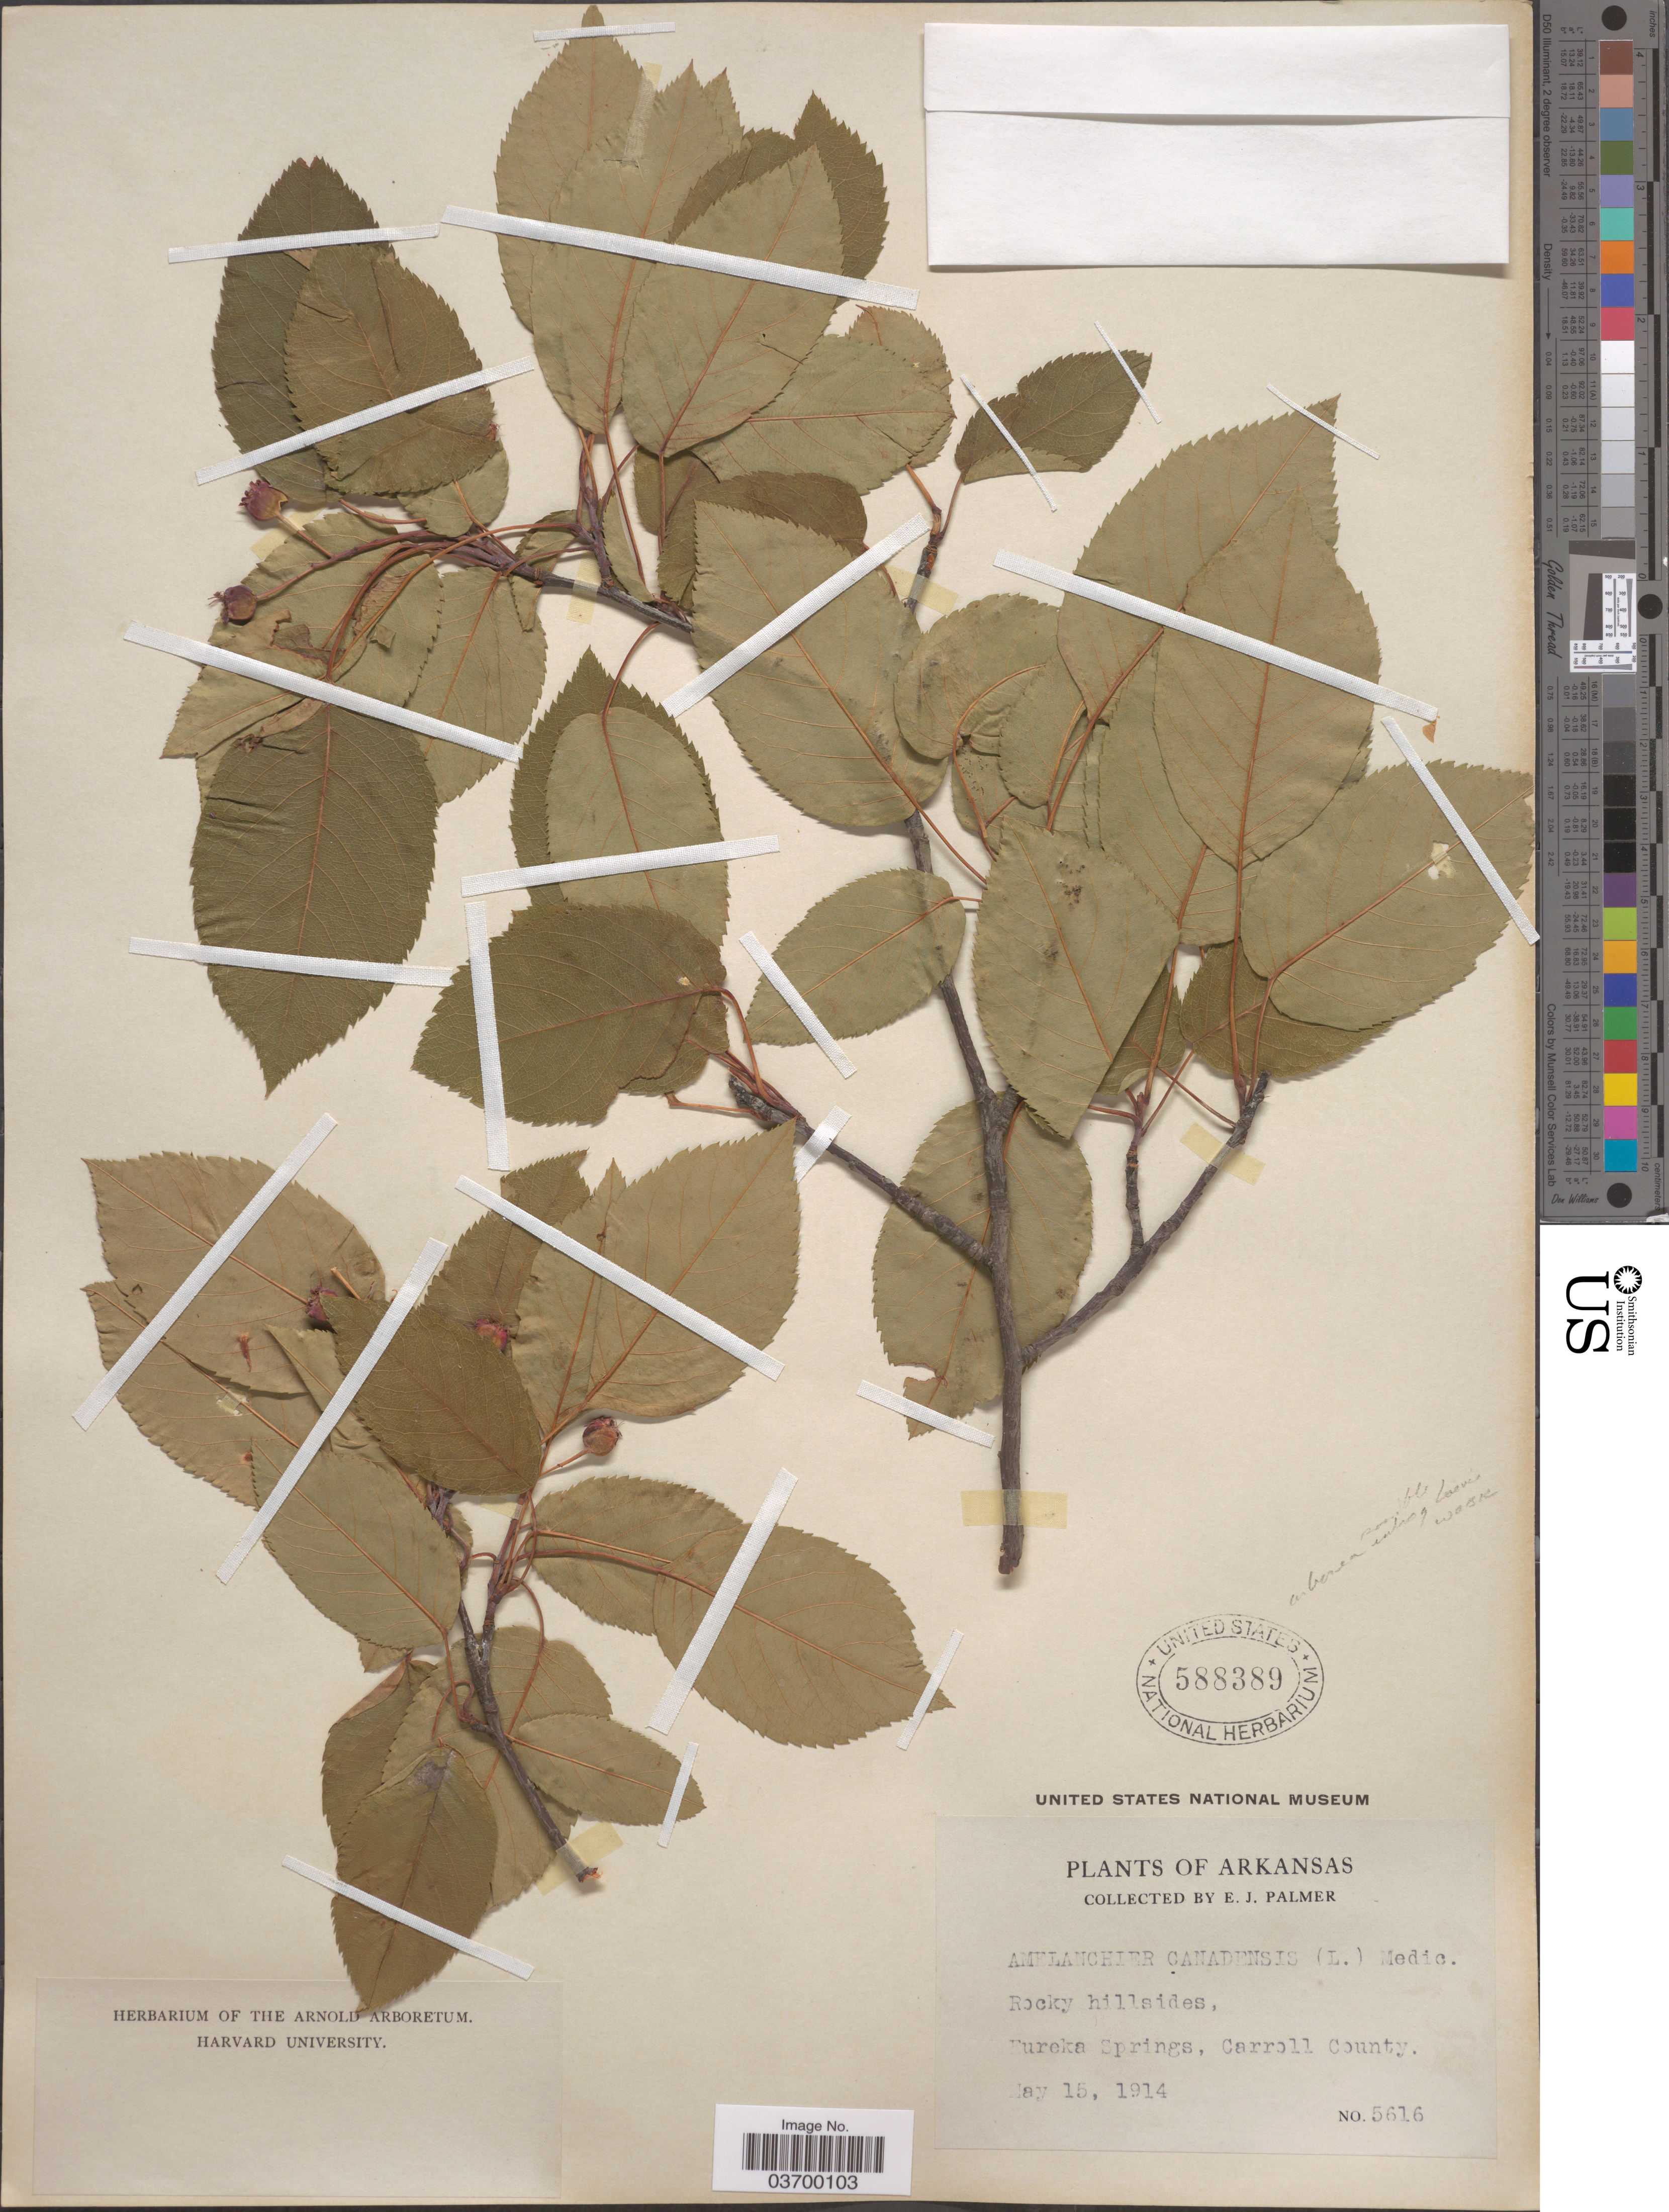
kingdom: Plantae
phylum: Tracheophyta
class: Magnoliopsida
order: Rosales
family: Rosaceae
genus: Amelanchier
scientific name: Amelanchier arborea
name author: (F. Michx.) Fernald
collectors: E. J. Palmer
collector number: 5615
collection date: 1914-05-15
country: United States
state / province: Arkansas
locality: Rocky hillsides, Eureka Springs, Carroll County.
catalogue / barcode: US 588389